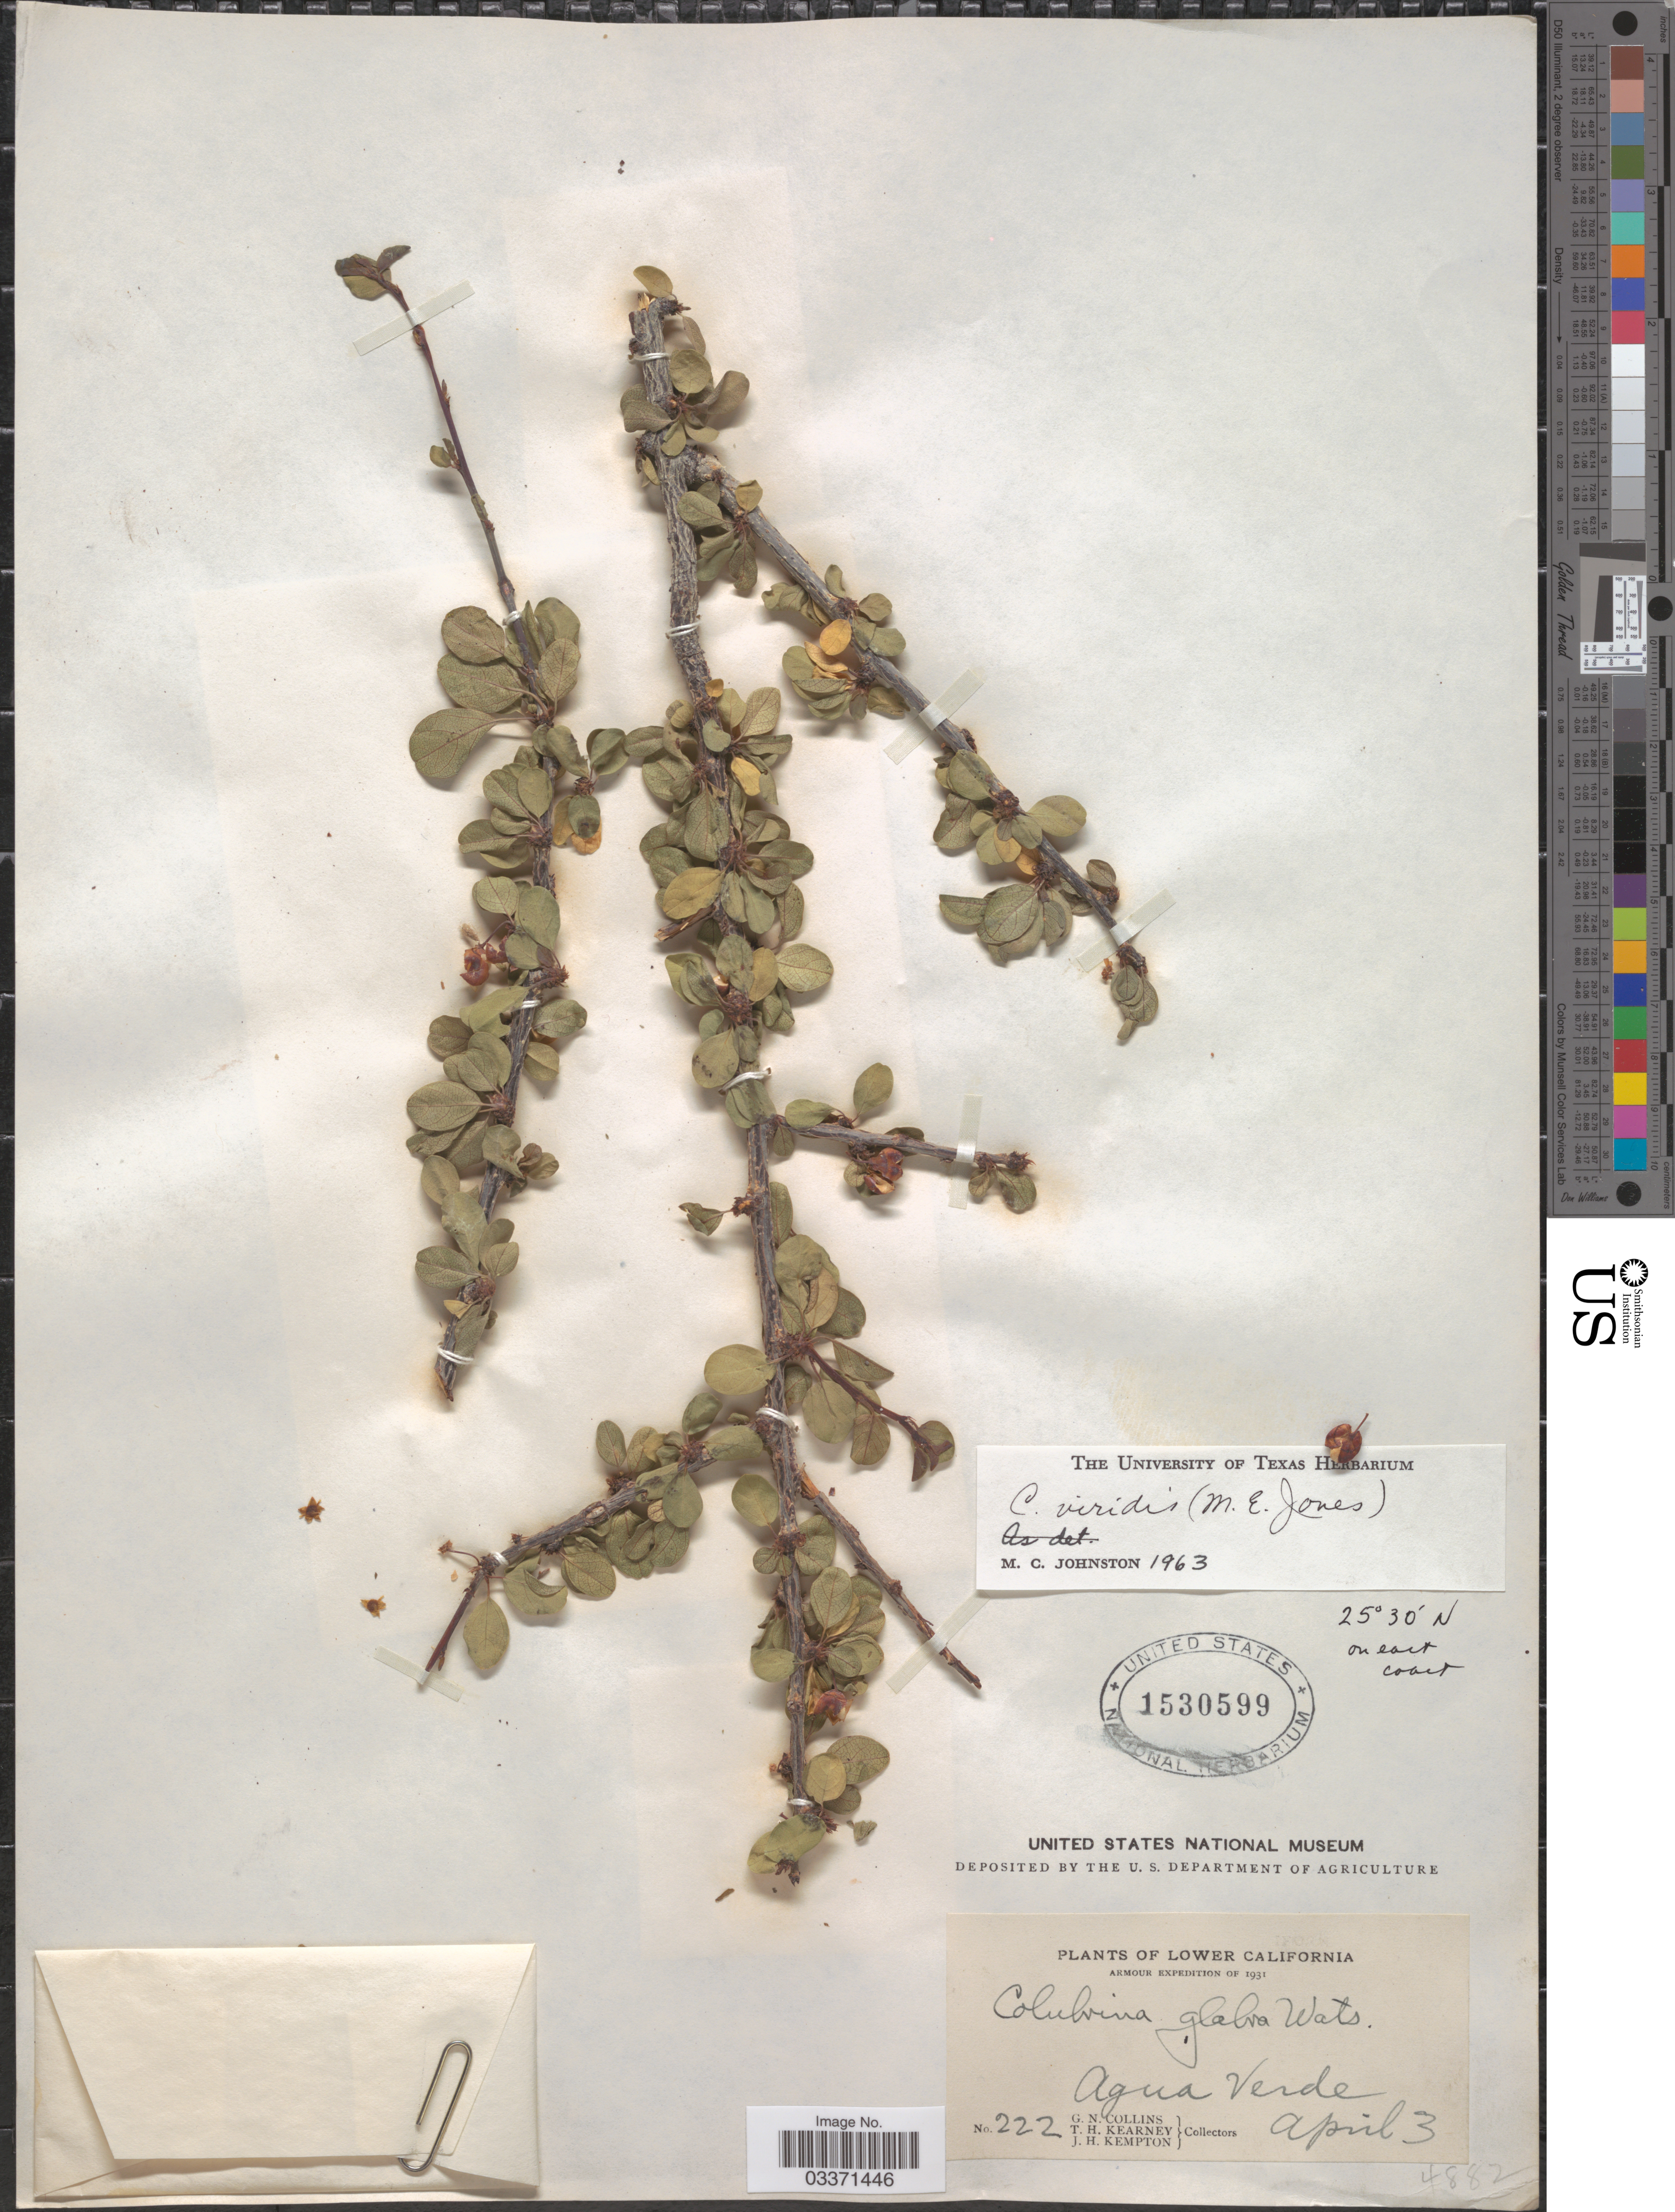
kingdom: Plantae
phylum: Tracheophyta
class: Magnoliopsida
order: Rosales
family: Rhamnaceae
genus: Colubrina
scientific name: Colubrina viridis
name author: (M.E. Jones) M.C. Johnst.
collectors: G. Collins, T. H. Kearney & J. H. Kempton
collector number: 222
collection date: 1931-04-03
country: Mexico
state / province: Baja California Sur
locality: Lower California. Agua Verde. On east coast.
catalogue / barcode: US 1530599